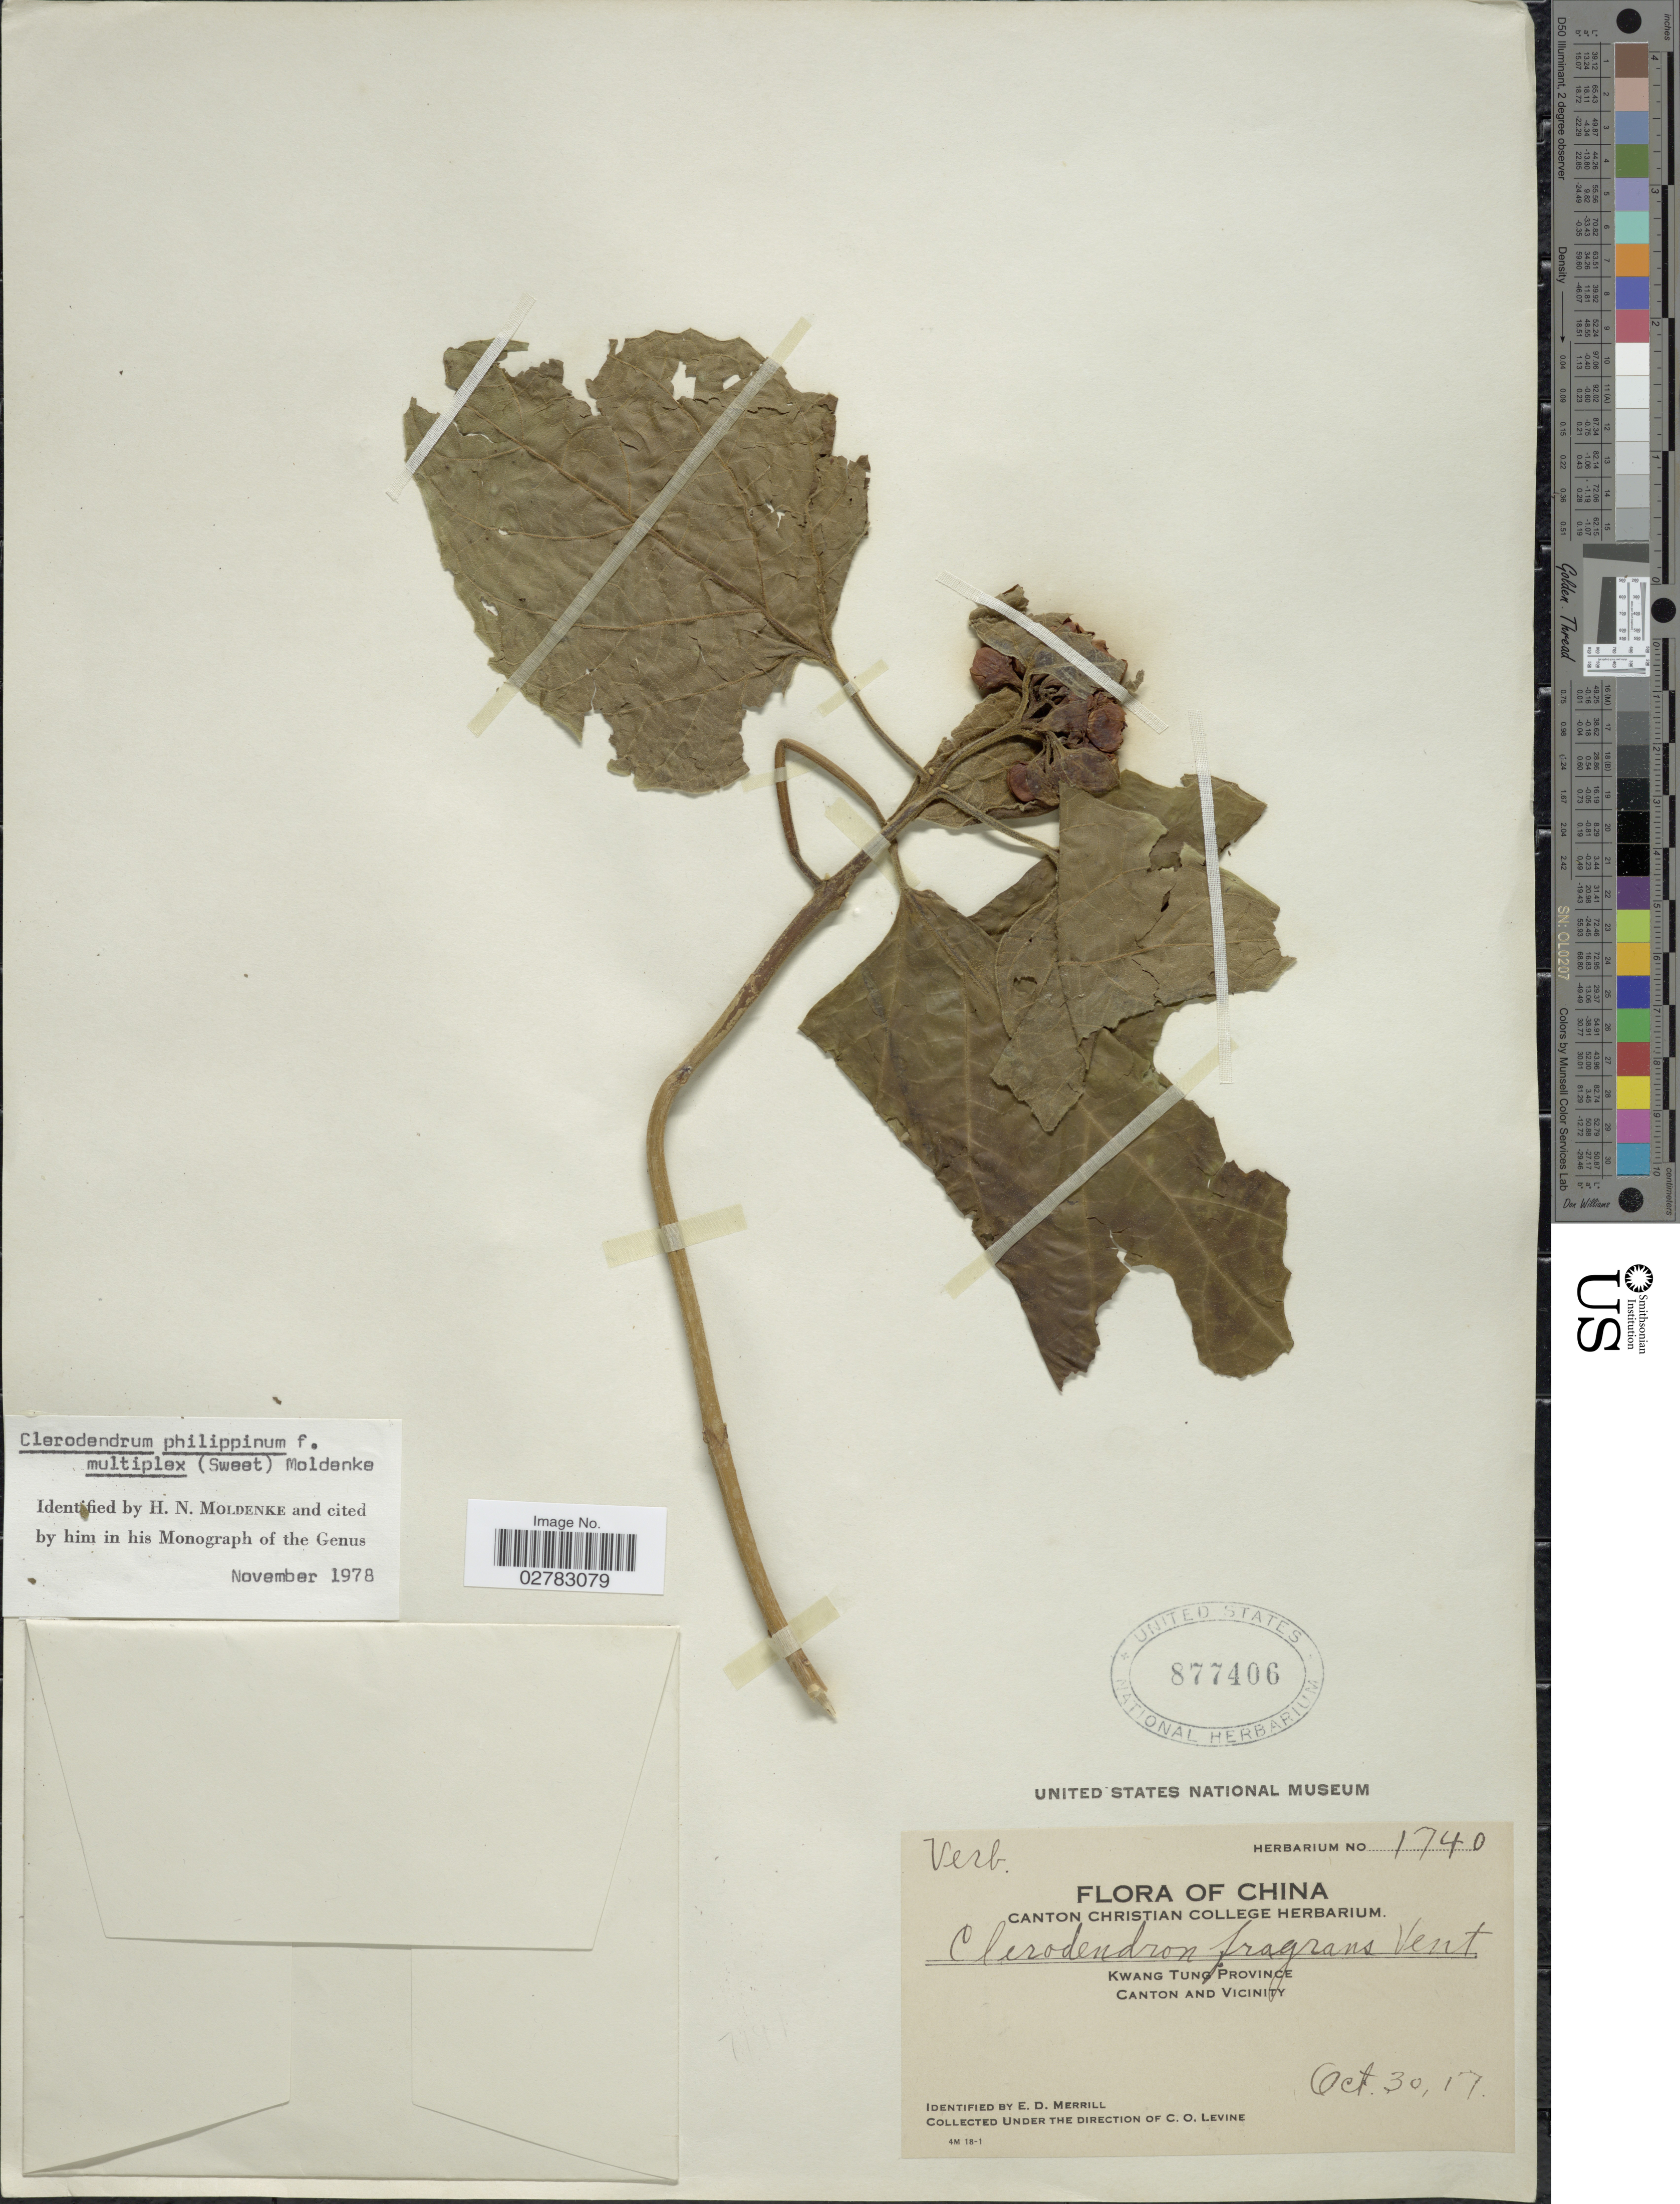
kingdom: Plantae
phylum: Tracheophyta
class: Magnoliopsida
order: Lamiales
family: Lamiaceae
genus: Clerodendrum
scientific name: Clerodendrum philippinum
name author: Schauer in DC.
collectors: C. O. Levine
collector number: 1740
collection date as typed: Transcribed d/m/y: 30/10/17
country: China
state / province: Guangdong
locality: Kwang Tung Province. Canton and Vicinity.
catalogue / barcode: US 877406